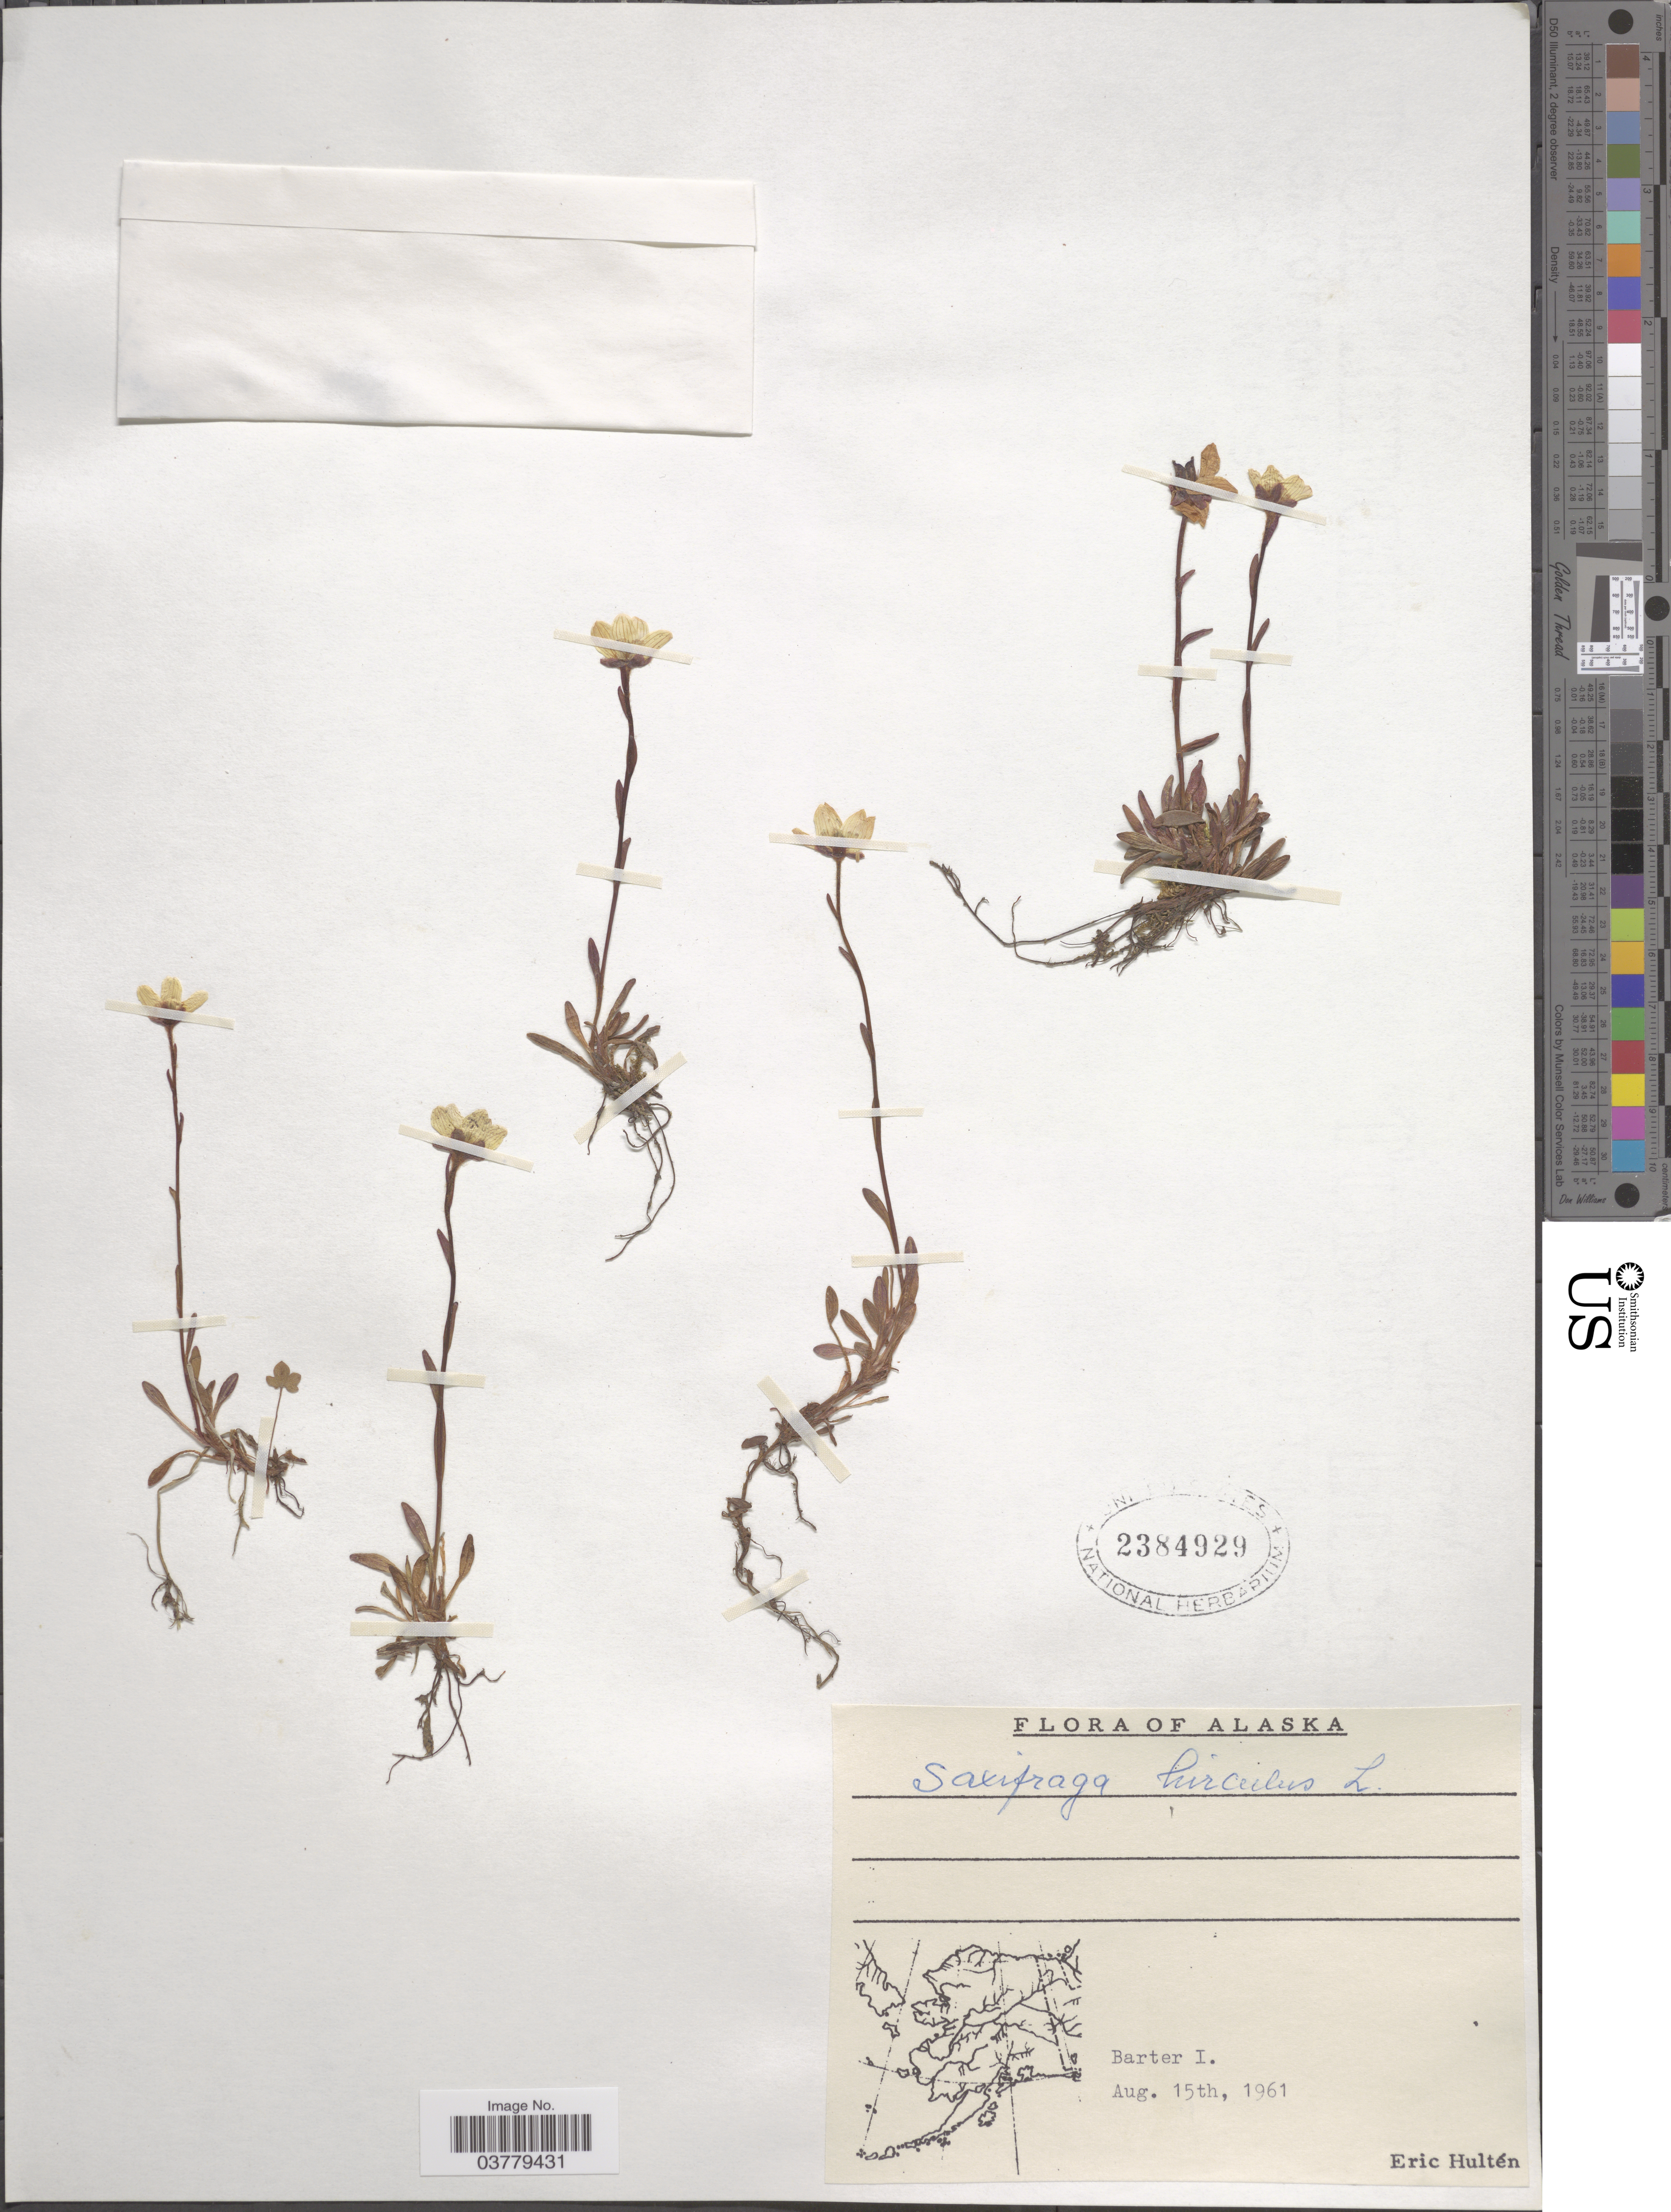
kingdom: Plantae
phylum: Tracheophyta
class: Magnoliopsida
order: Saxifragales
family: Saxifragaceae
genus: Saxifraga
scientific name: Saxifraga hirculus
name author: L.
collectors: E. G. Hultén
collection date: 1961-08-15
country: United States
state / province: Alaska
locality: Barter I.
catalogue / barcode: US 2384929